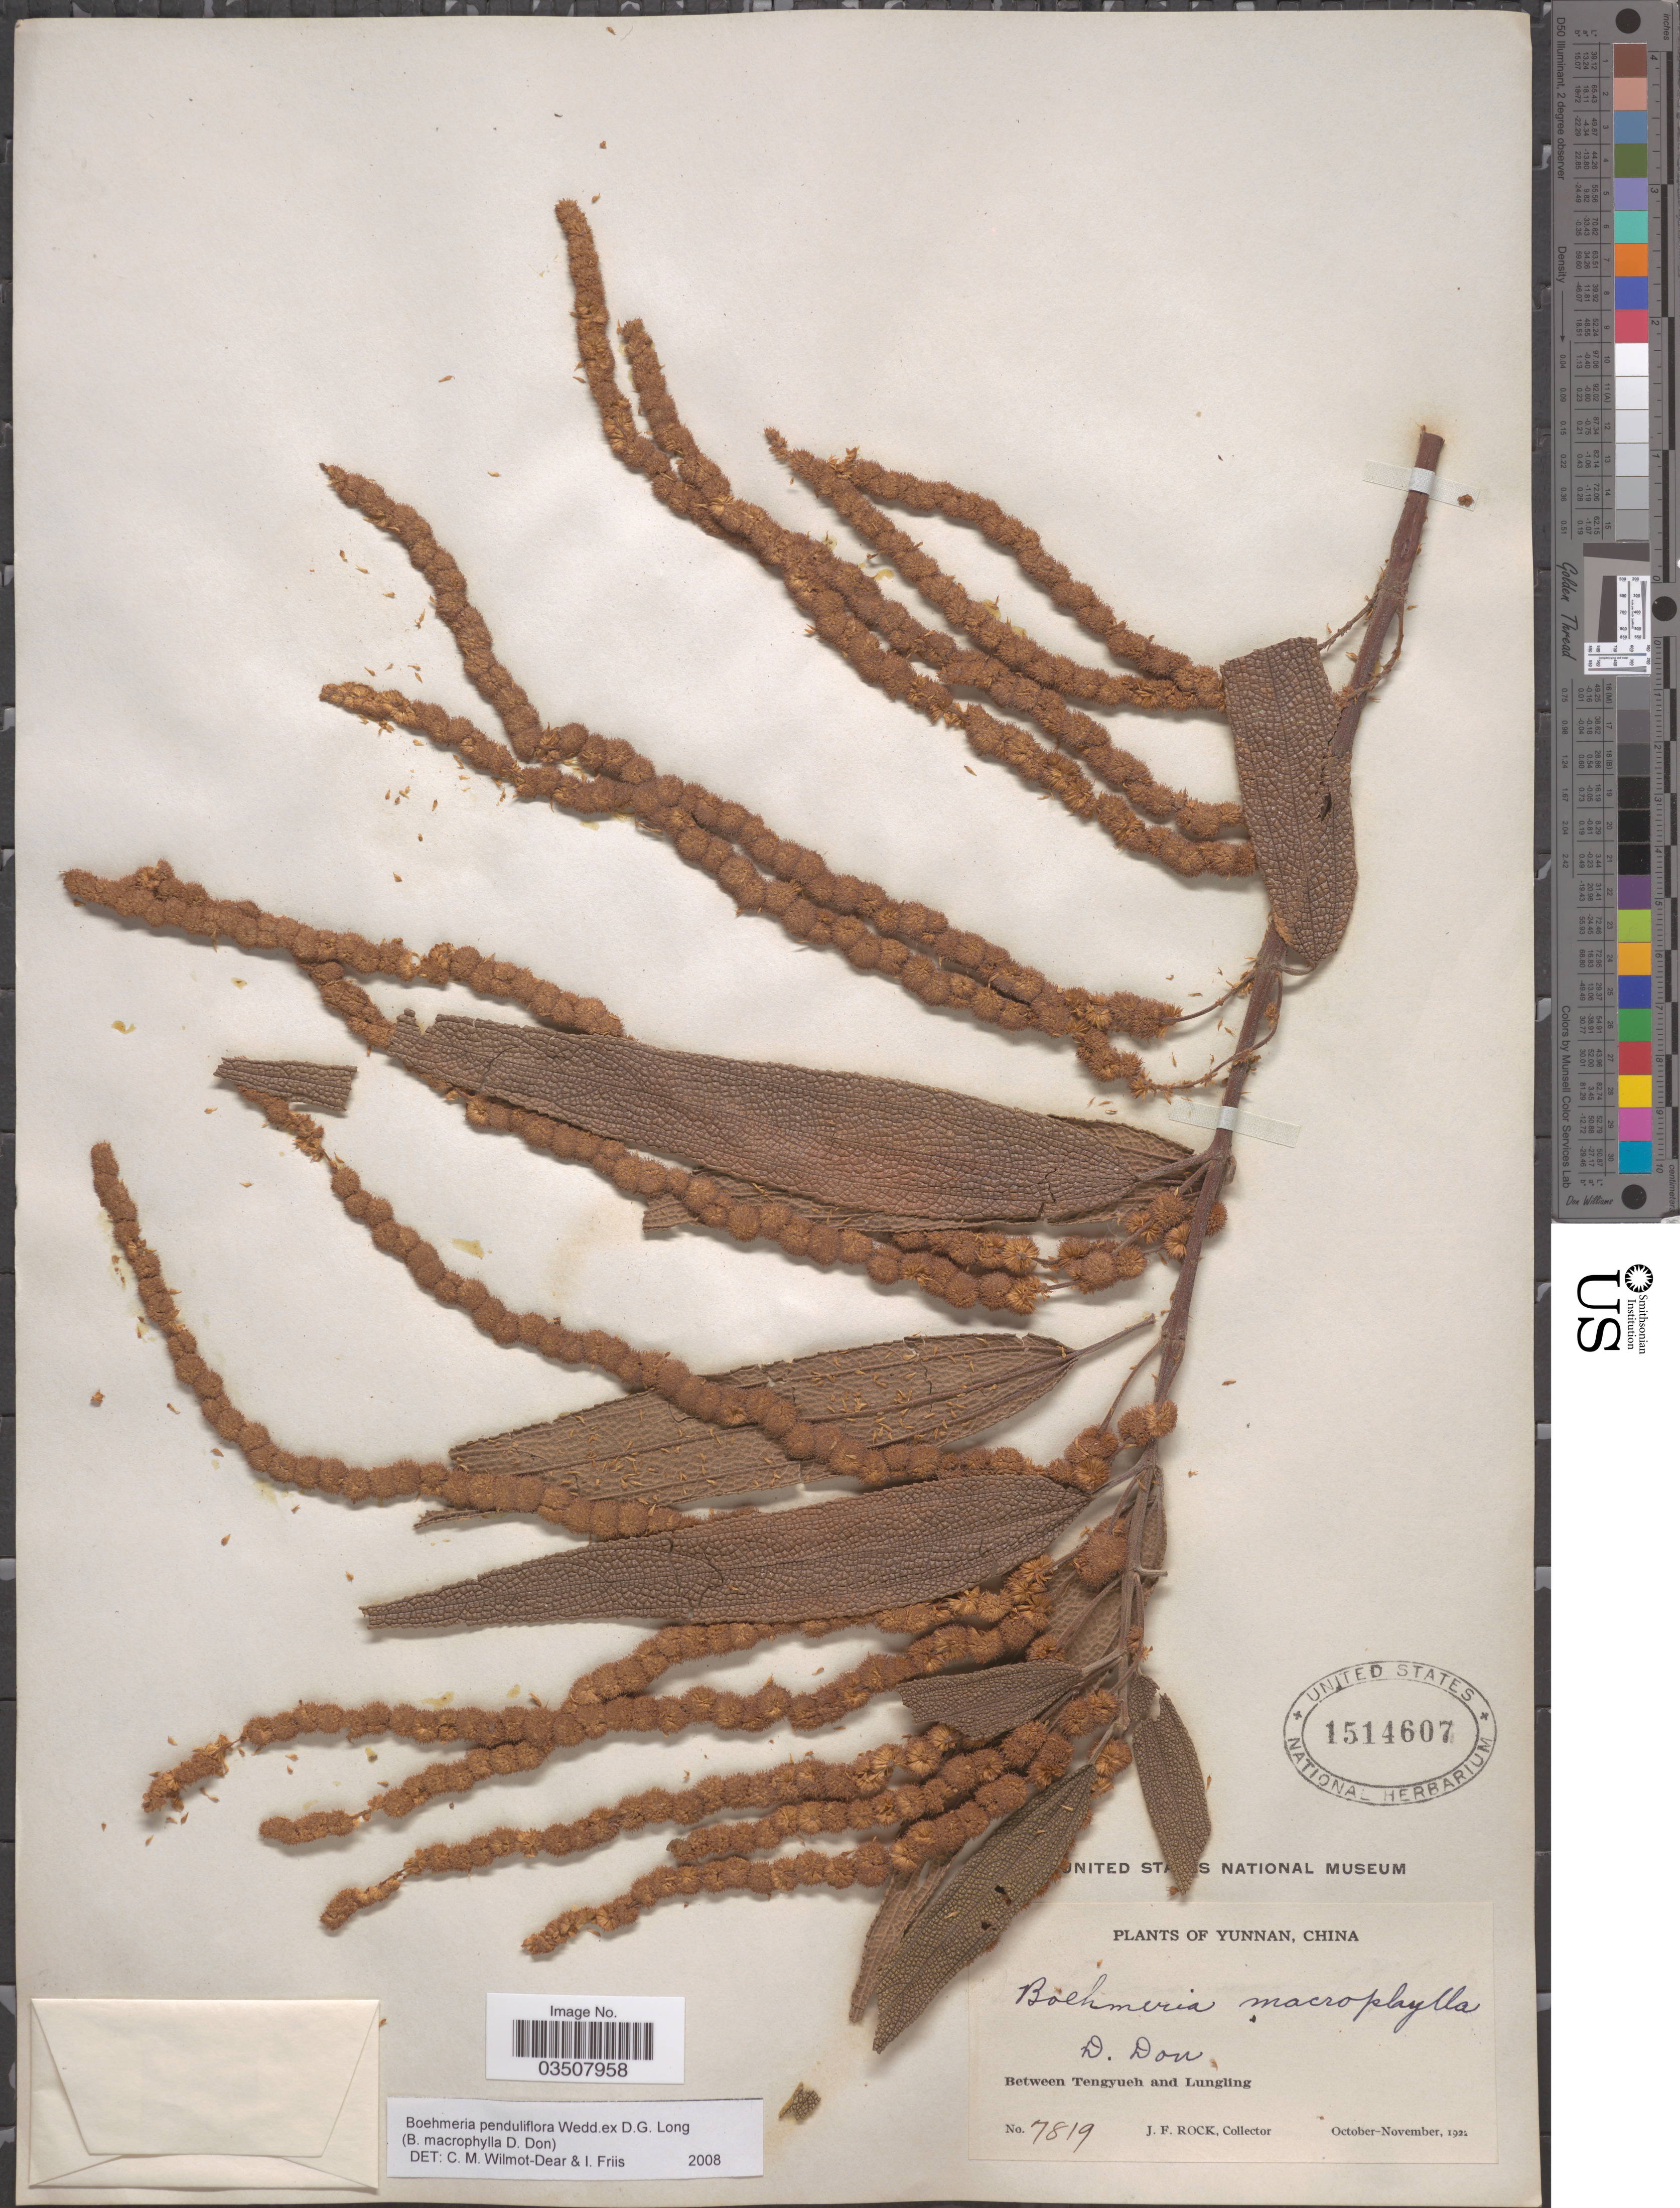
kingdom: Plantae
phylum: Tracheophyta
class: Magnoliopsida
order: Rosales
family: Urticaceae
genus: Boehmeria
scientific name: Boehmeria penduliflora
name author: Wedd. ex D.G. Long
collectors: J. Rock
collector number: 7819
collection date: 1922-10/1922-11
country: China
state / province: Yunnan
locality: Between Tengyueh and Lungling.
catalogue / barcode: US 1514607